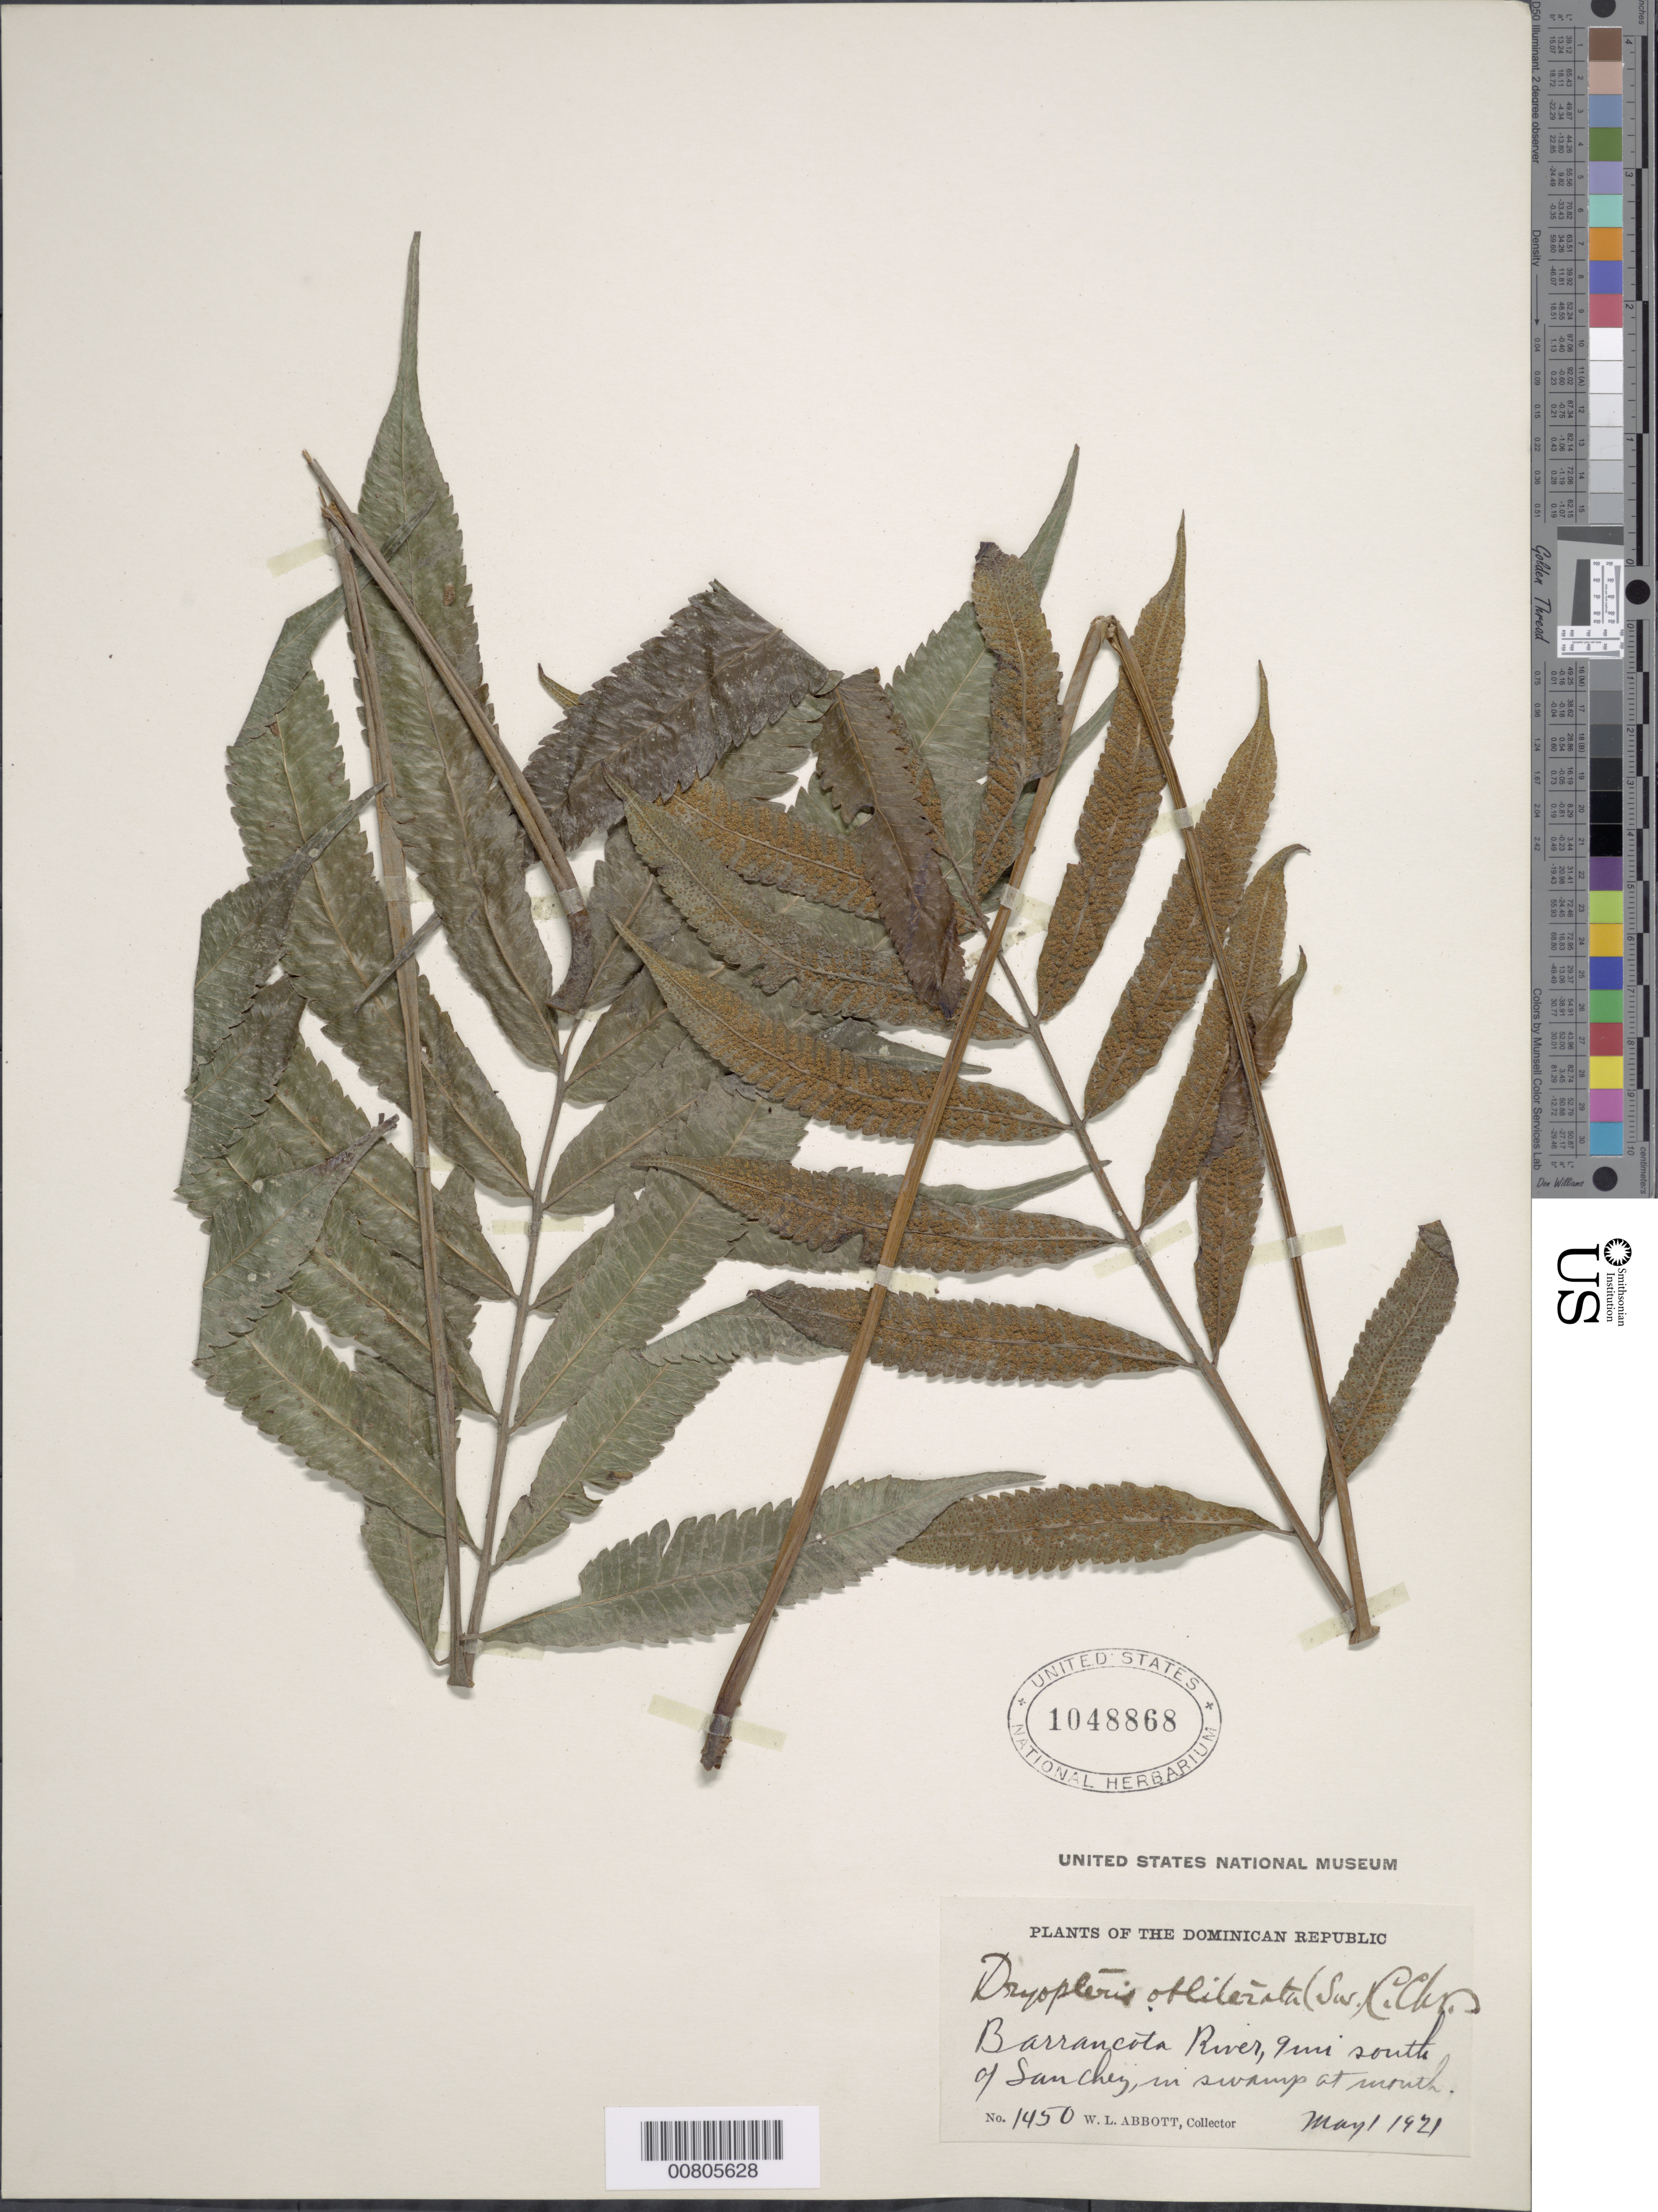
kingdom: Plantae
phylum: Tracheophyta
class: Polypodiopsida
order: Polypodiales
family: Thelypteridaceae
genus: Goniopteris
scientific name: Goniopteris obliterata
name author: (Sw.) C. Presl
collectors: W. L. Abbott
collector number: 1450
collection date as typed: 01 May 1921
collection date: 1921-05-01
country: Dominican Republic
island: Hispaniola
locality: Sánchez, 9 miles S on Barrancota R.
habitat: Swamp at mouth of river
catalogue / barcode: US 1048868